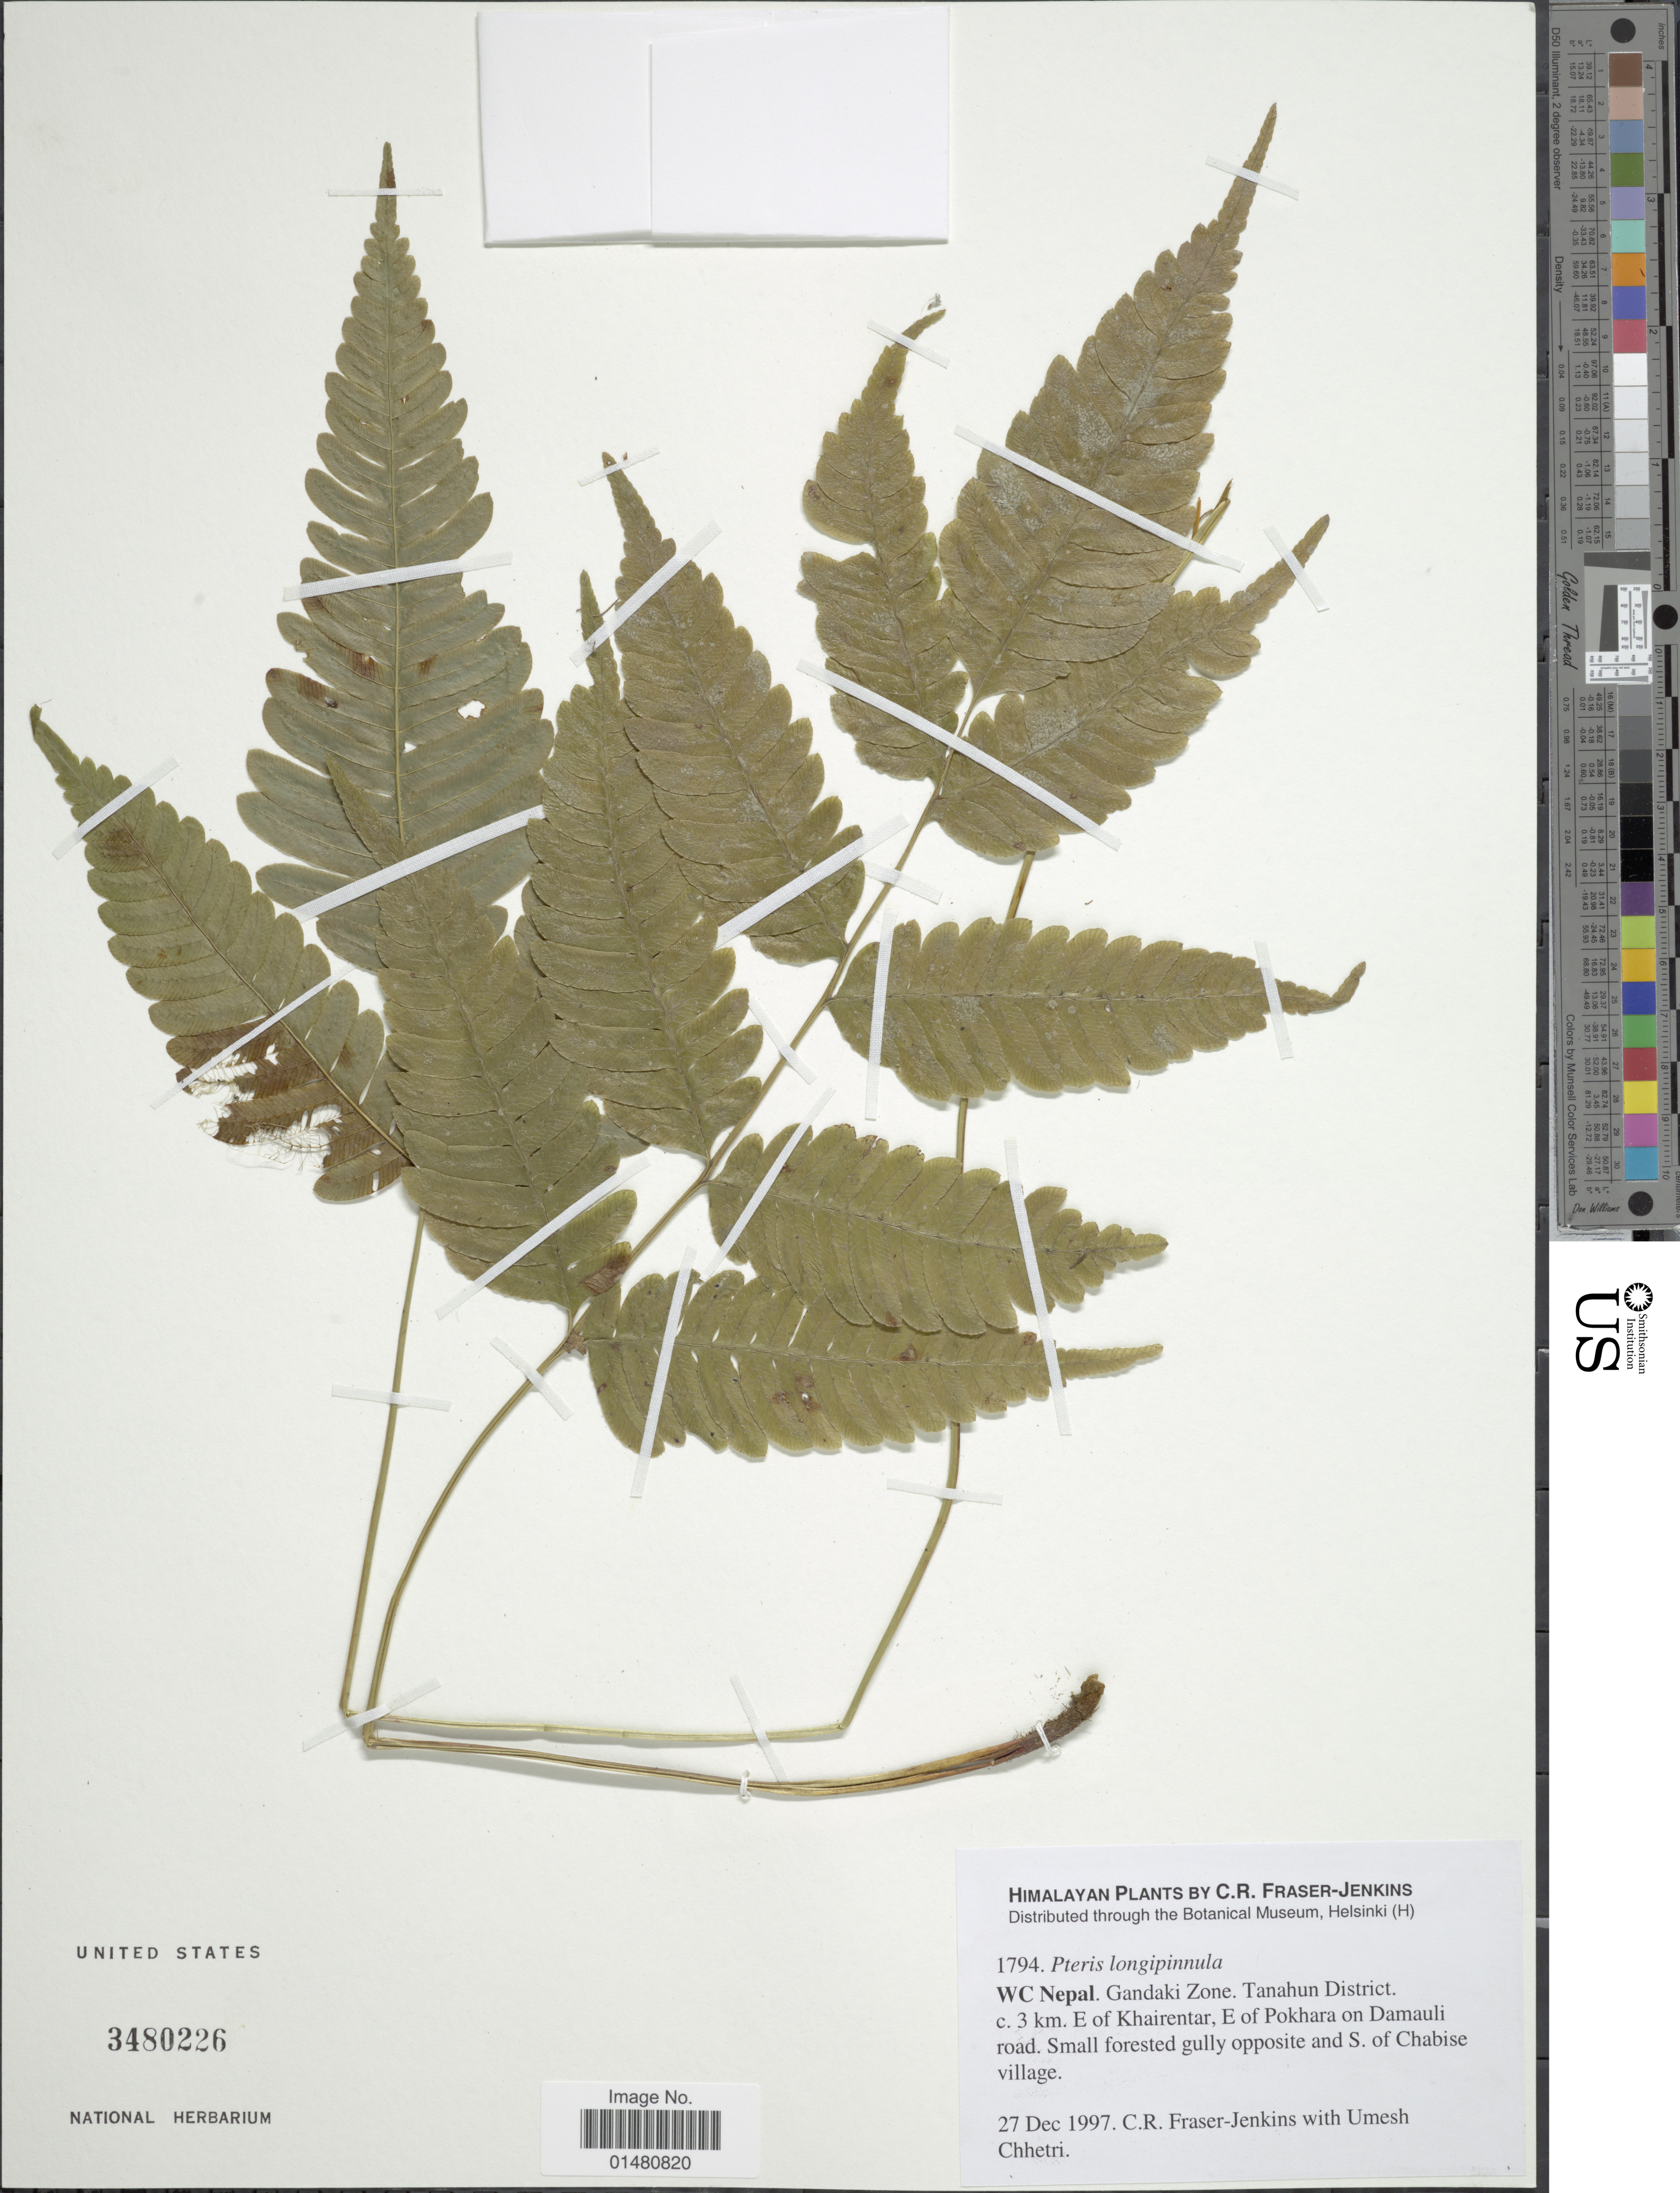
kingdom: Plantae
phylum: Tracheophyta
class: Polypodiopsida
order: Polypodiales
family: Pteridaceae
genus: Pteris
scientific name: Pteris longipinnula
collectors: C. R. Fraser-Jenkins & U. Chhetri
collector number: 1794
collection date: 1997-12-27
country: Nepal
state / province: Gandaki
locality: W.C. Nepal. Gandaki Zone. Tanahun District. c.3 km. E of Khairentar, E. of Pokhara on Damauli road. Small forested gully opposite and S of Chabise village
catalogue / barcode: US 3480226